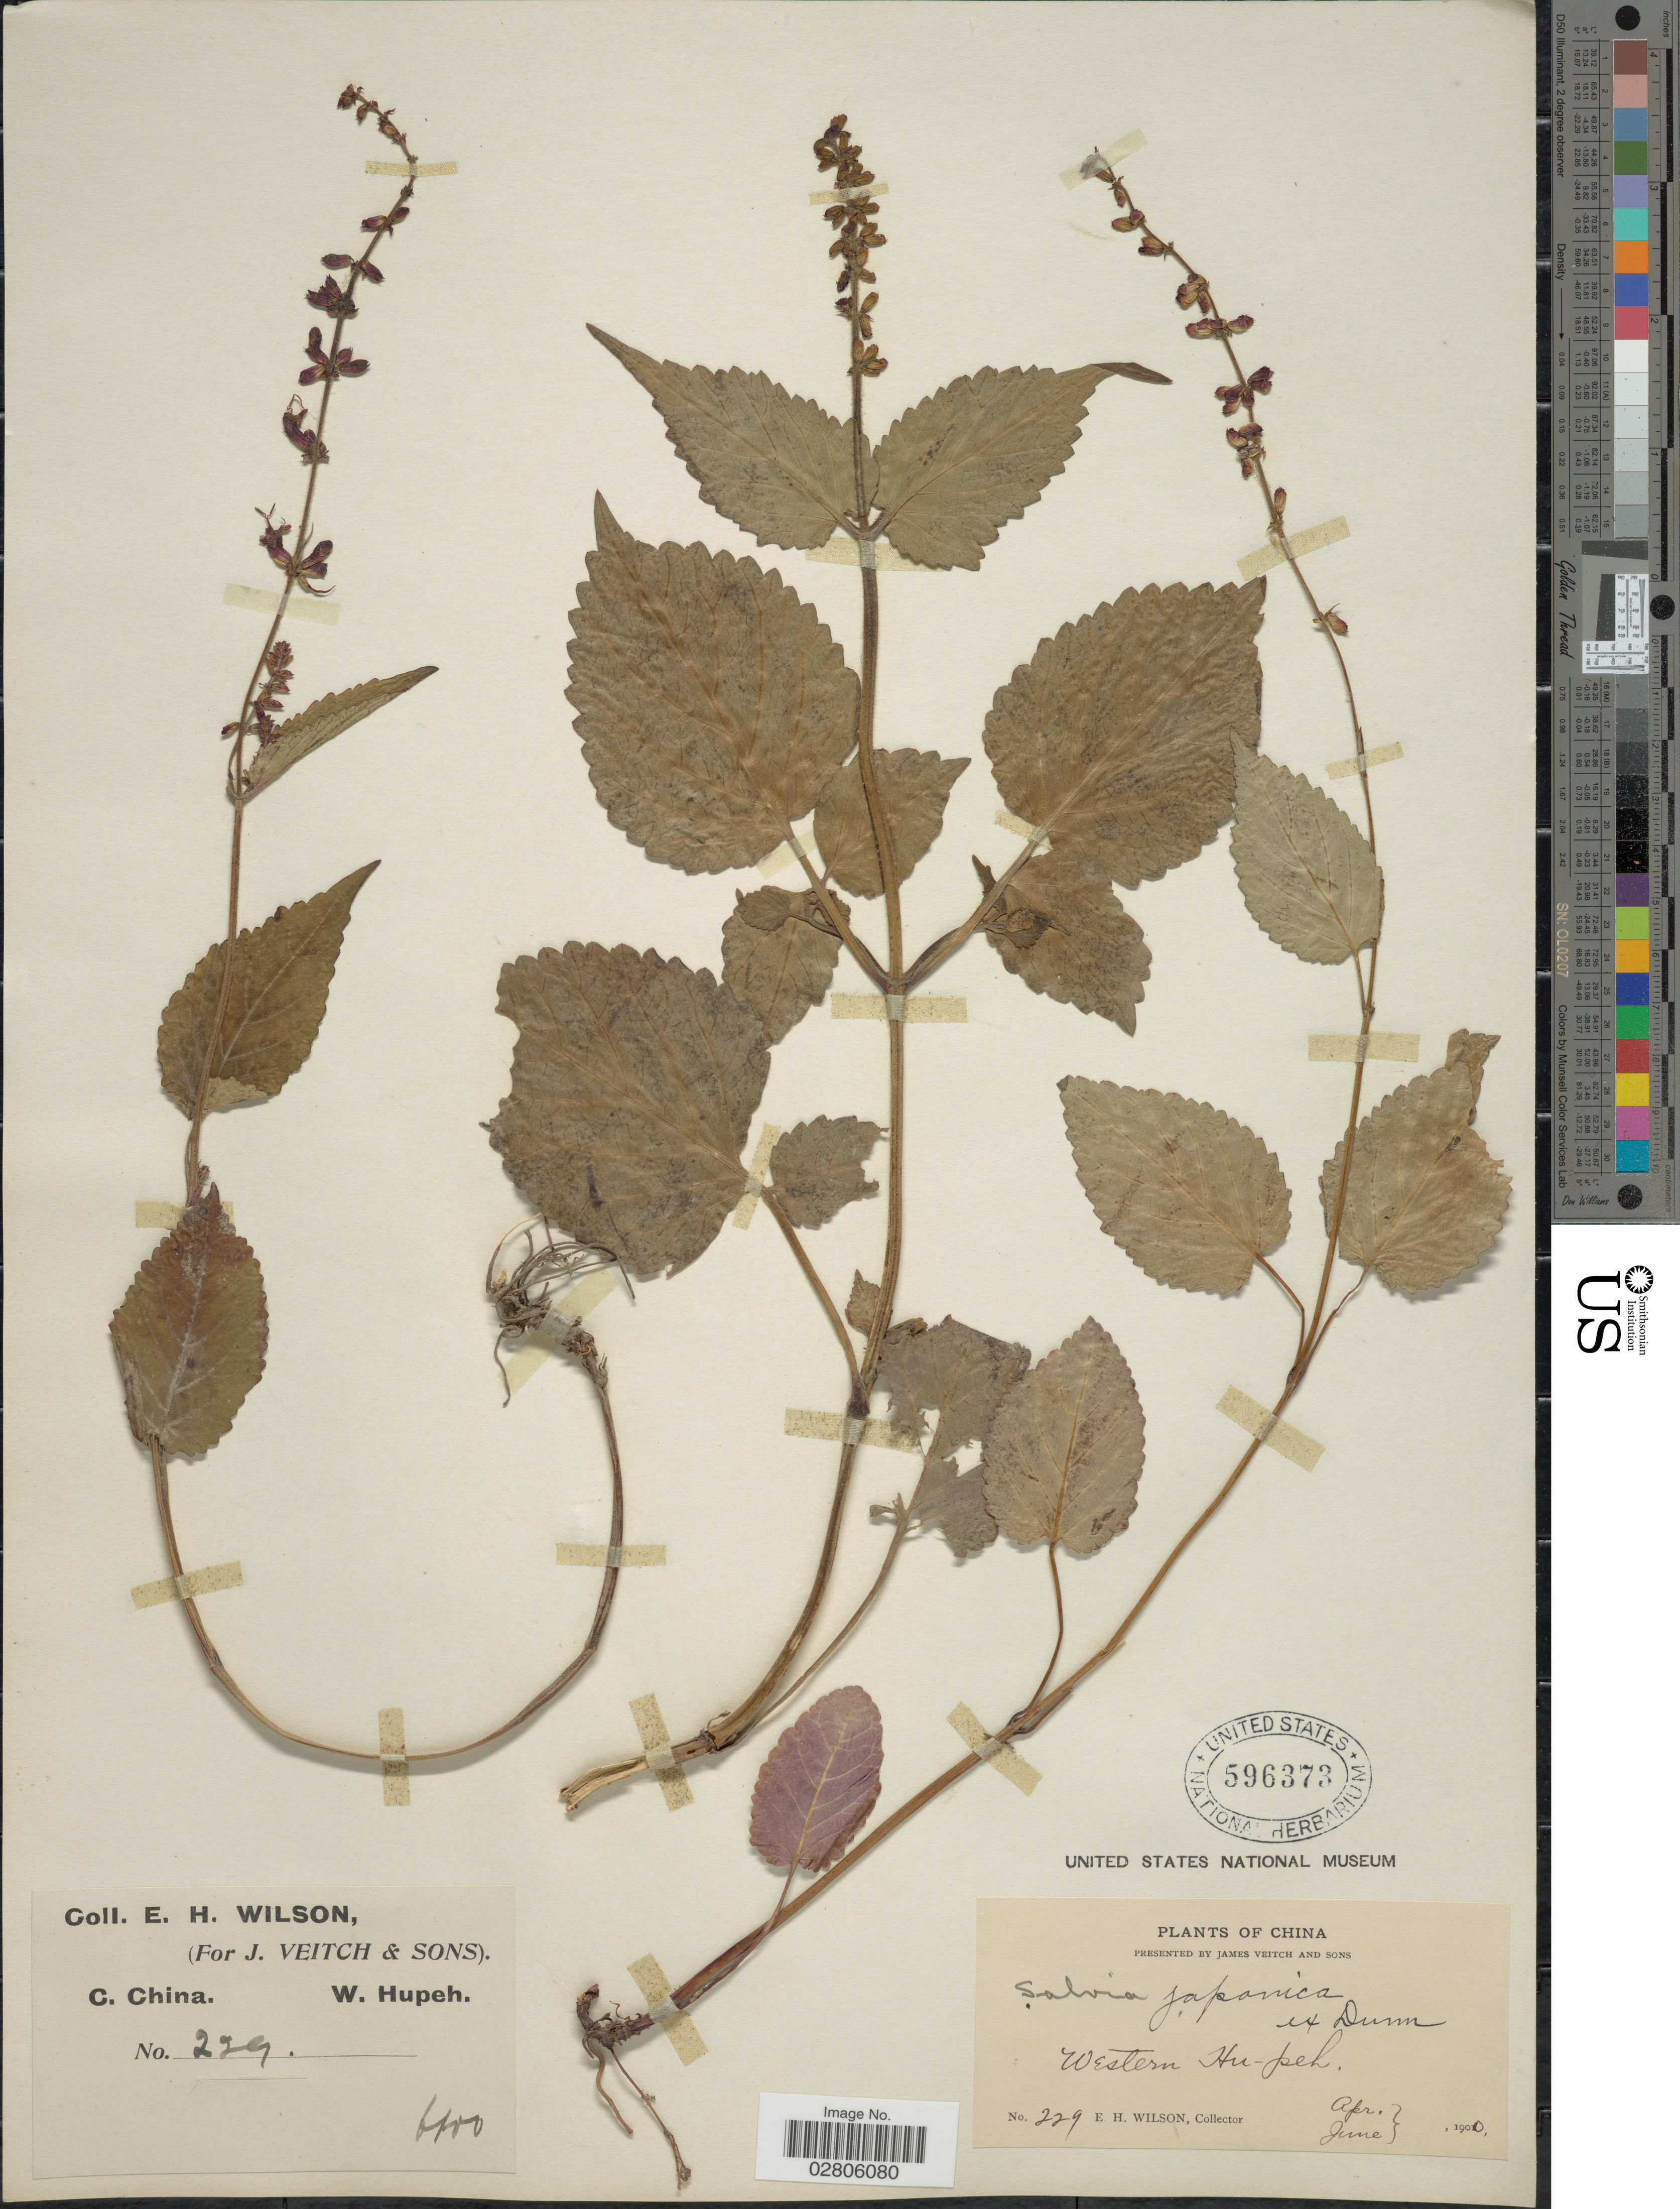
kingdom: Plantae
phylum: Tracheophyta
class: Magnoliopsida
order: Lamiales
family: Lamiaceae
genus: Salvia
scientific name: Salvia japonica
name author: Thunb.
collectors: E. Wilson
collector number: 229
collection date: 1900-01/1900-06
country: China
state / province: Hubei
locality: C. China, Western Hu-peh.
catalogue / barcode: US 596373